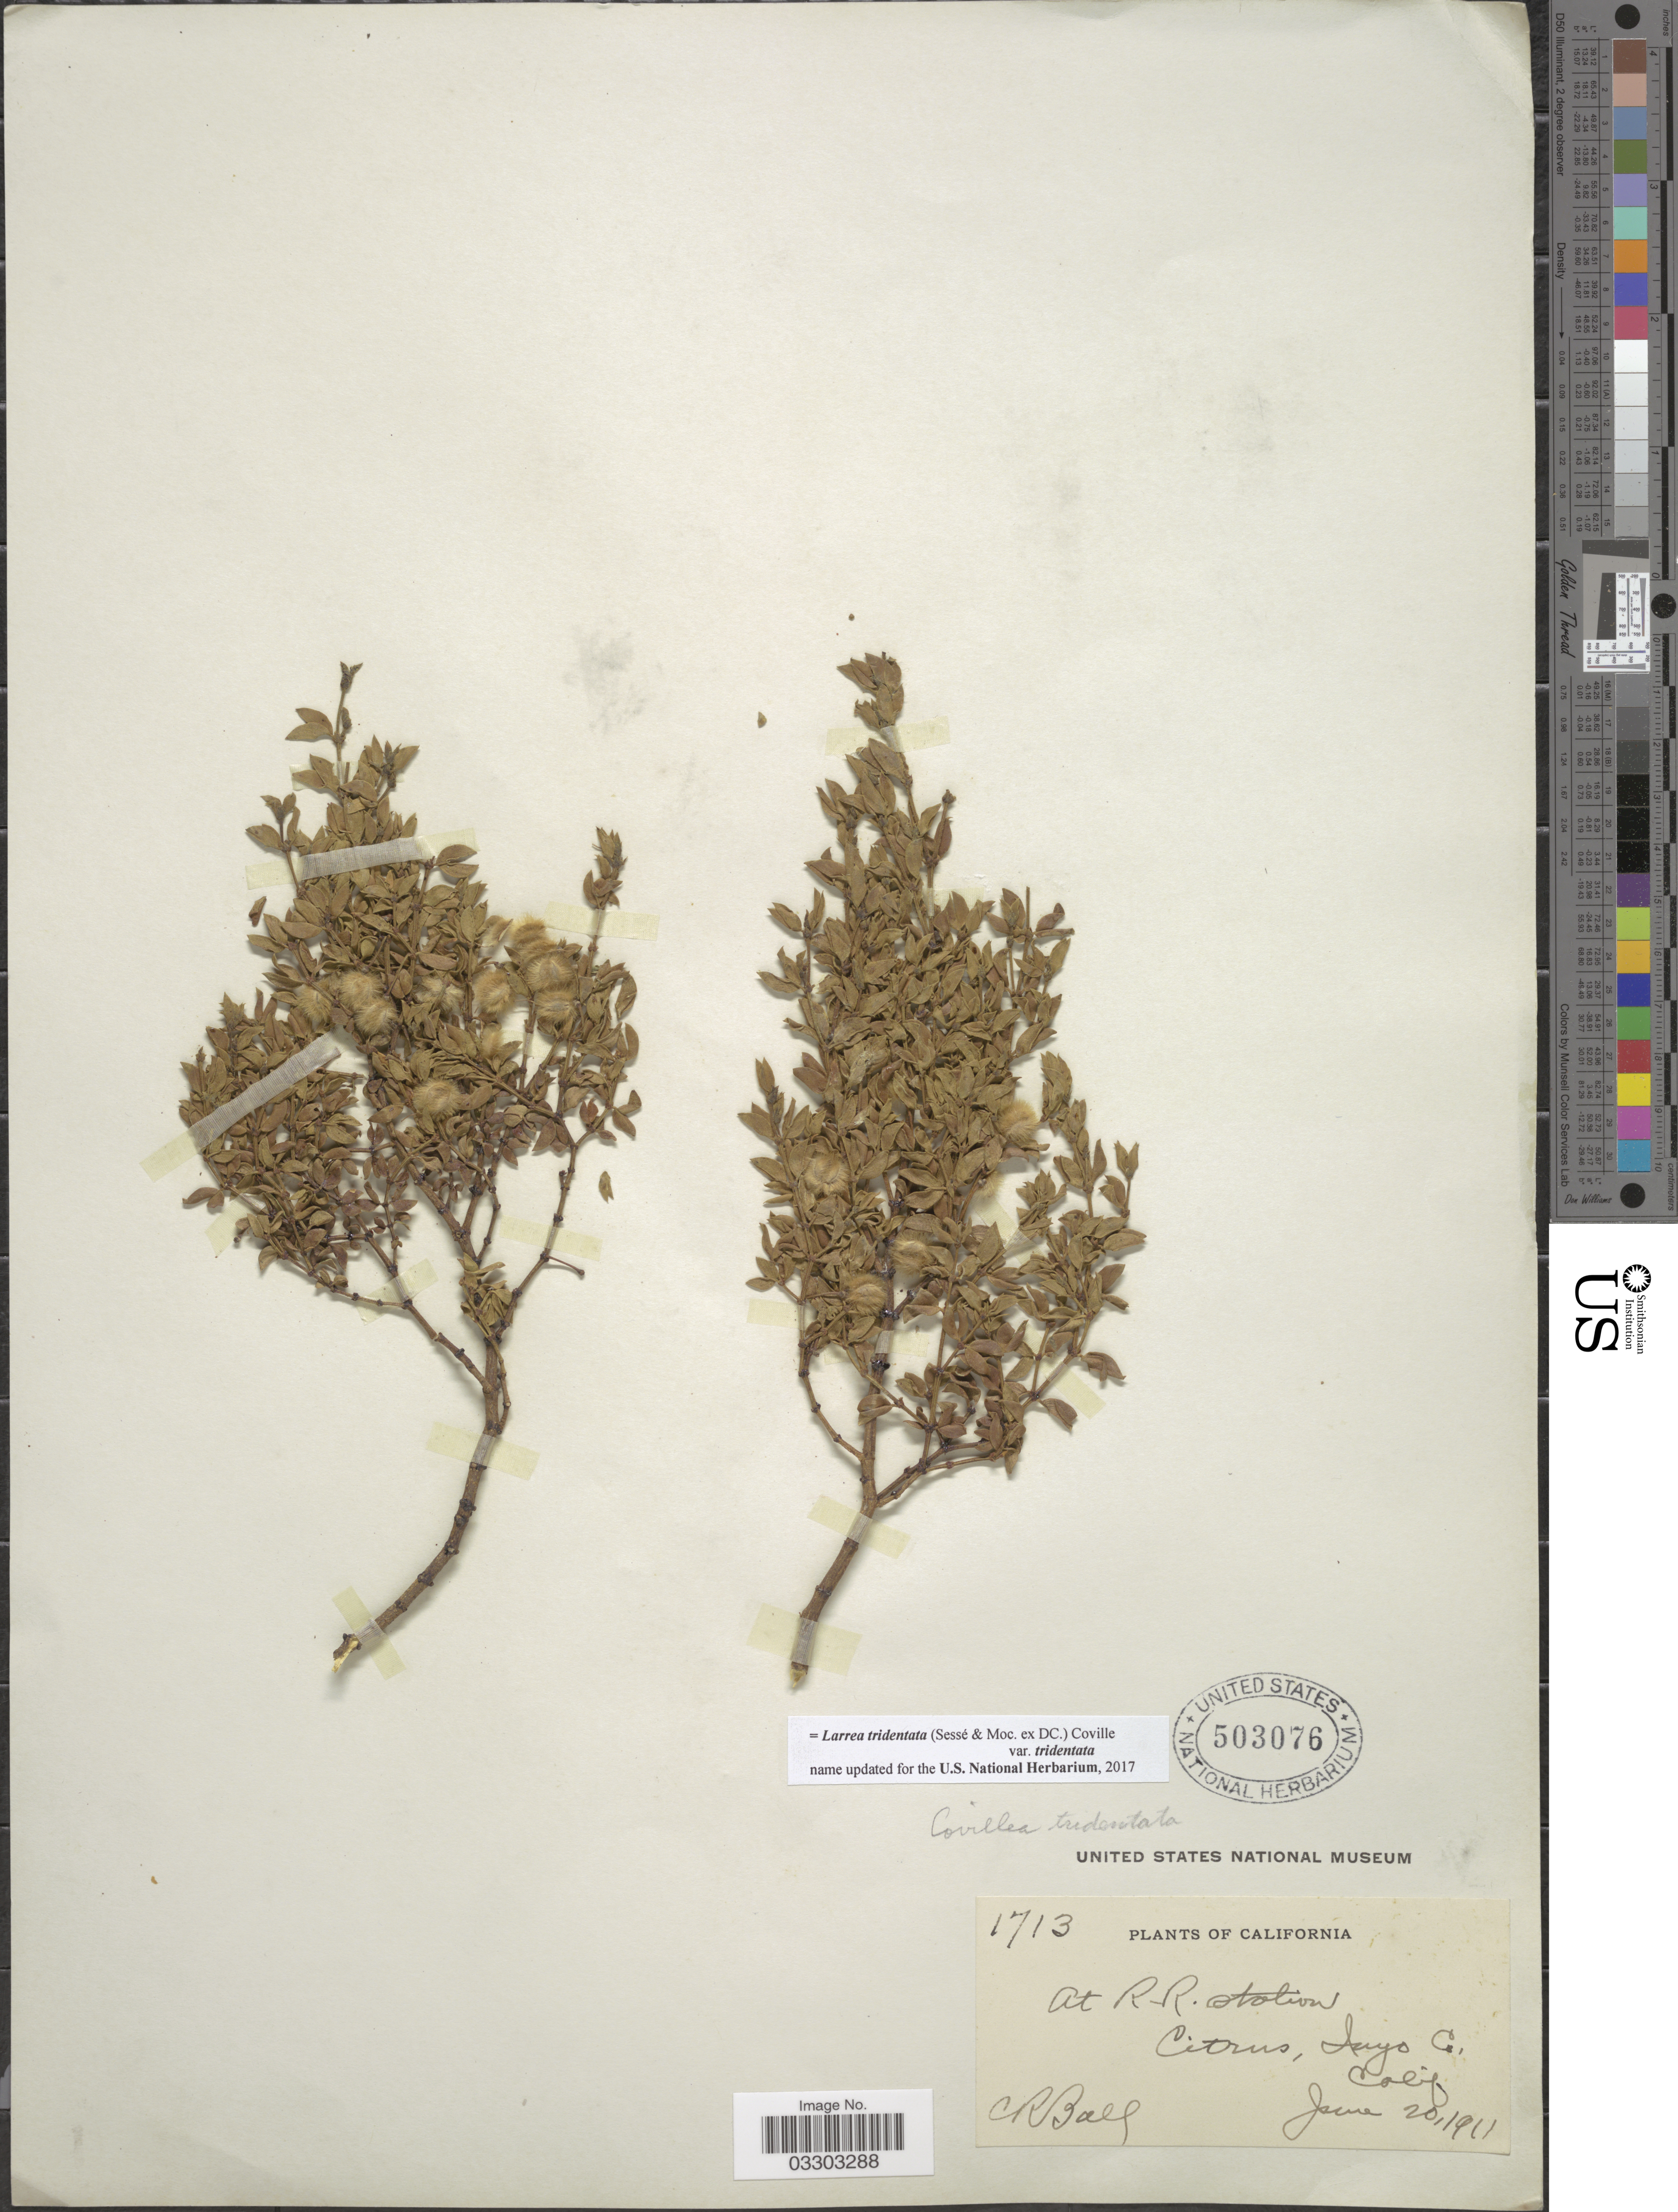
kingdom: Plantae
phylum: Tracheophyta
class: Magnoliopsida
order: Zygophyllales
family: Zygophyllaceae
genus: Larrea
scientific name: Larrea tridentata var. tridentata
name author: (Sessé & Moc. ex DC.) Coville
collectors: C. R. Ball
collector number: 1713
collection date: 1911-06-20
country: United States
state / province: California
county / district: Inyo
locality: At R.R. station Citrus, Inyo Co.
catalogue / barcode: US 503076